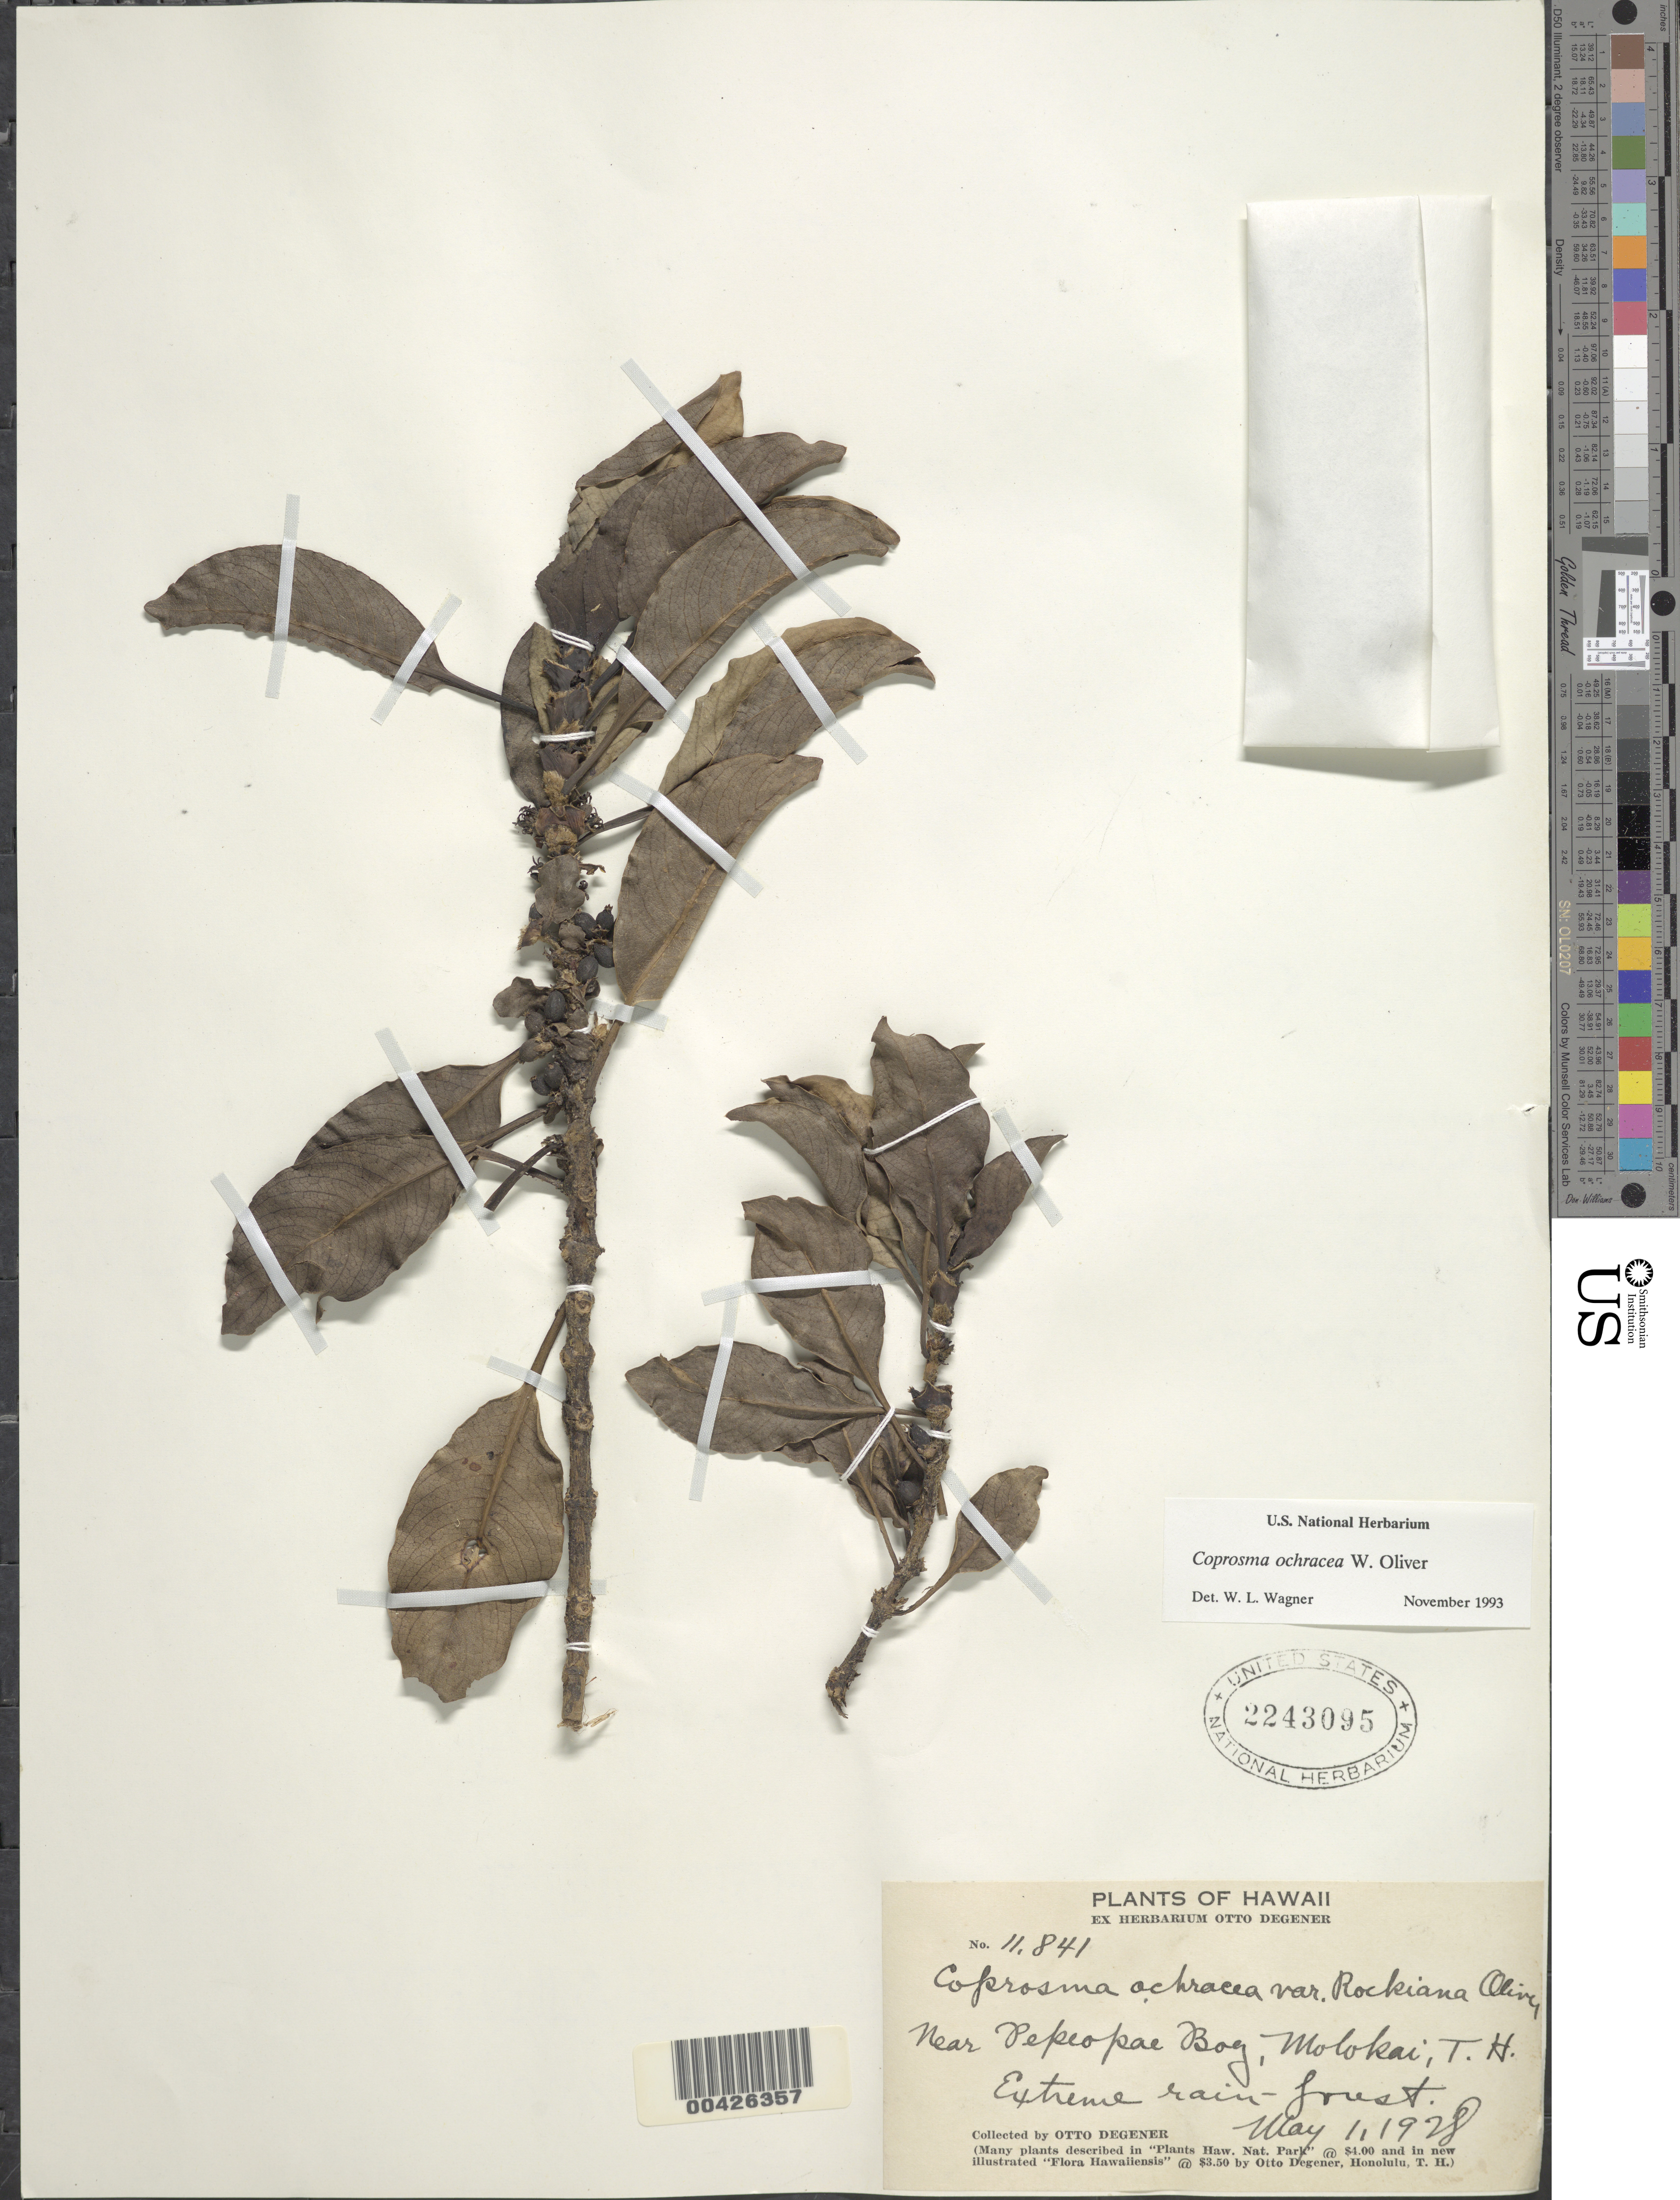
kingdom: Plantae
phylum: Tracheophyta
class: Magnoliopsida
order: Gentianales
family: Rubiaceae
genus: Coprosma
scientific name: Coprosma ochracea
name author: W.R.B. Oliv.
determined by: Wagner, W. L., (BOT), Smithsonian Institution - National Museum of Natural History (UNITED STATES)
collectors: O. Degener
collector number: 11841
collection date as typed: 1 May 1928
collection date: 1928-05-01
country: United States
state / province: Hawaii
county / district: Maui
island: Moloka'i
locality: Near Pepeopae Bog, Molokai, T.H.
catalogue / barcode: US 2243095